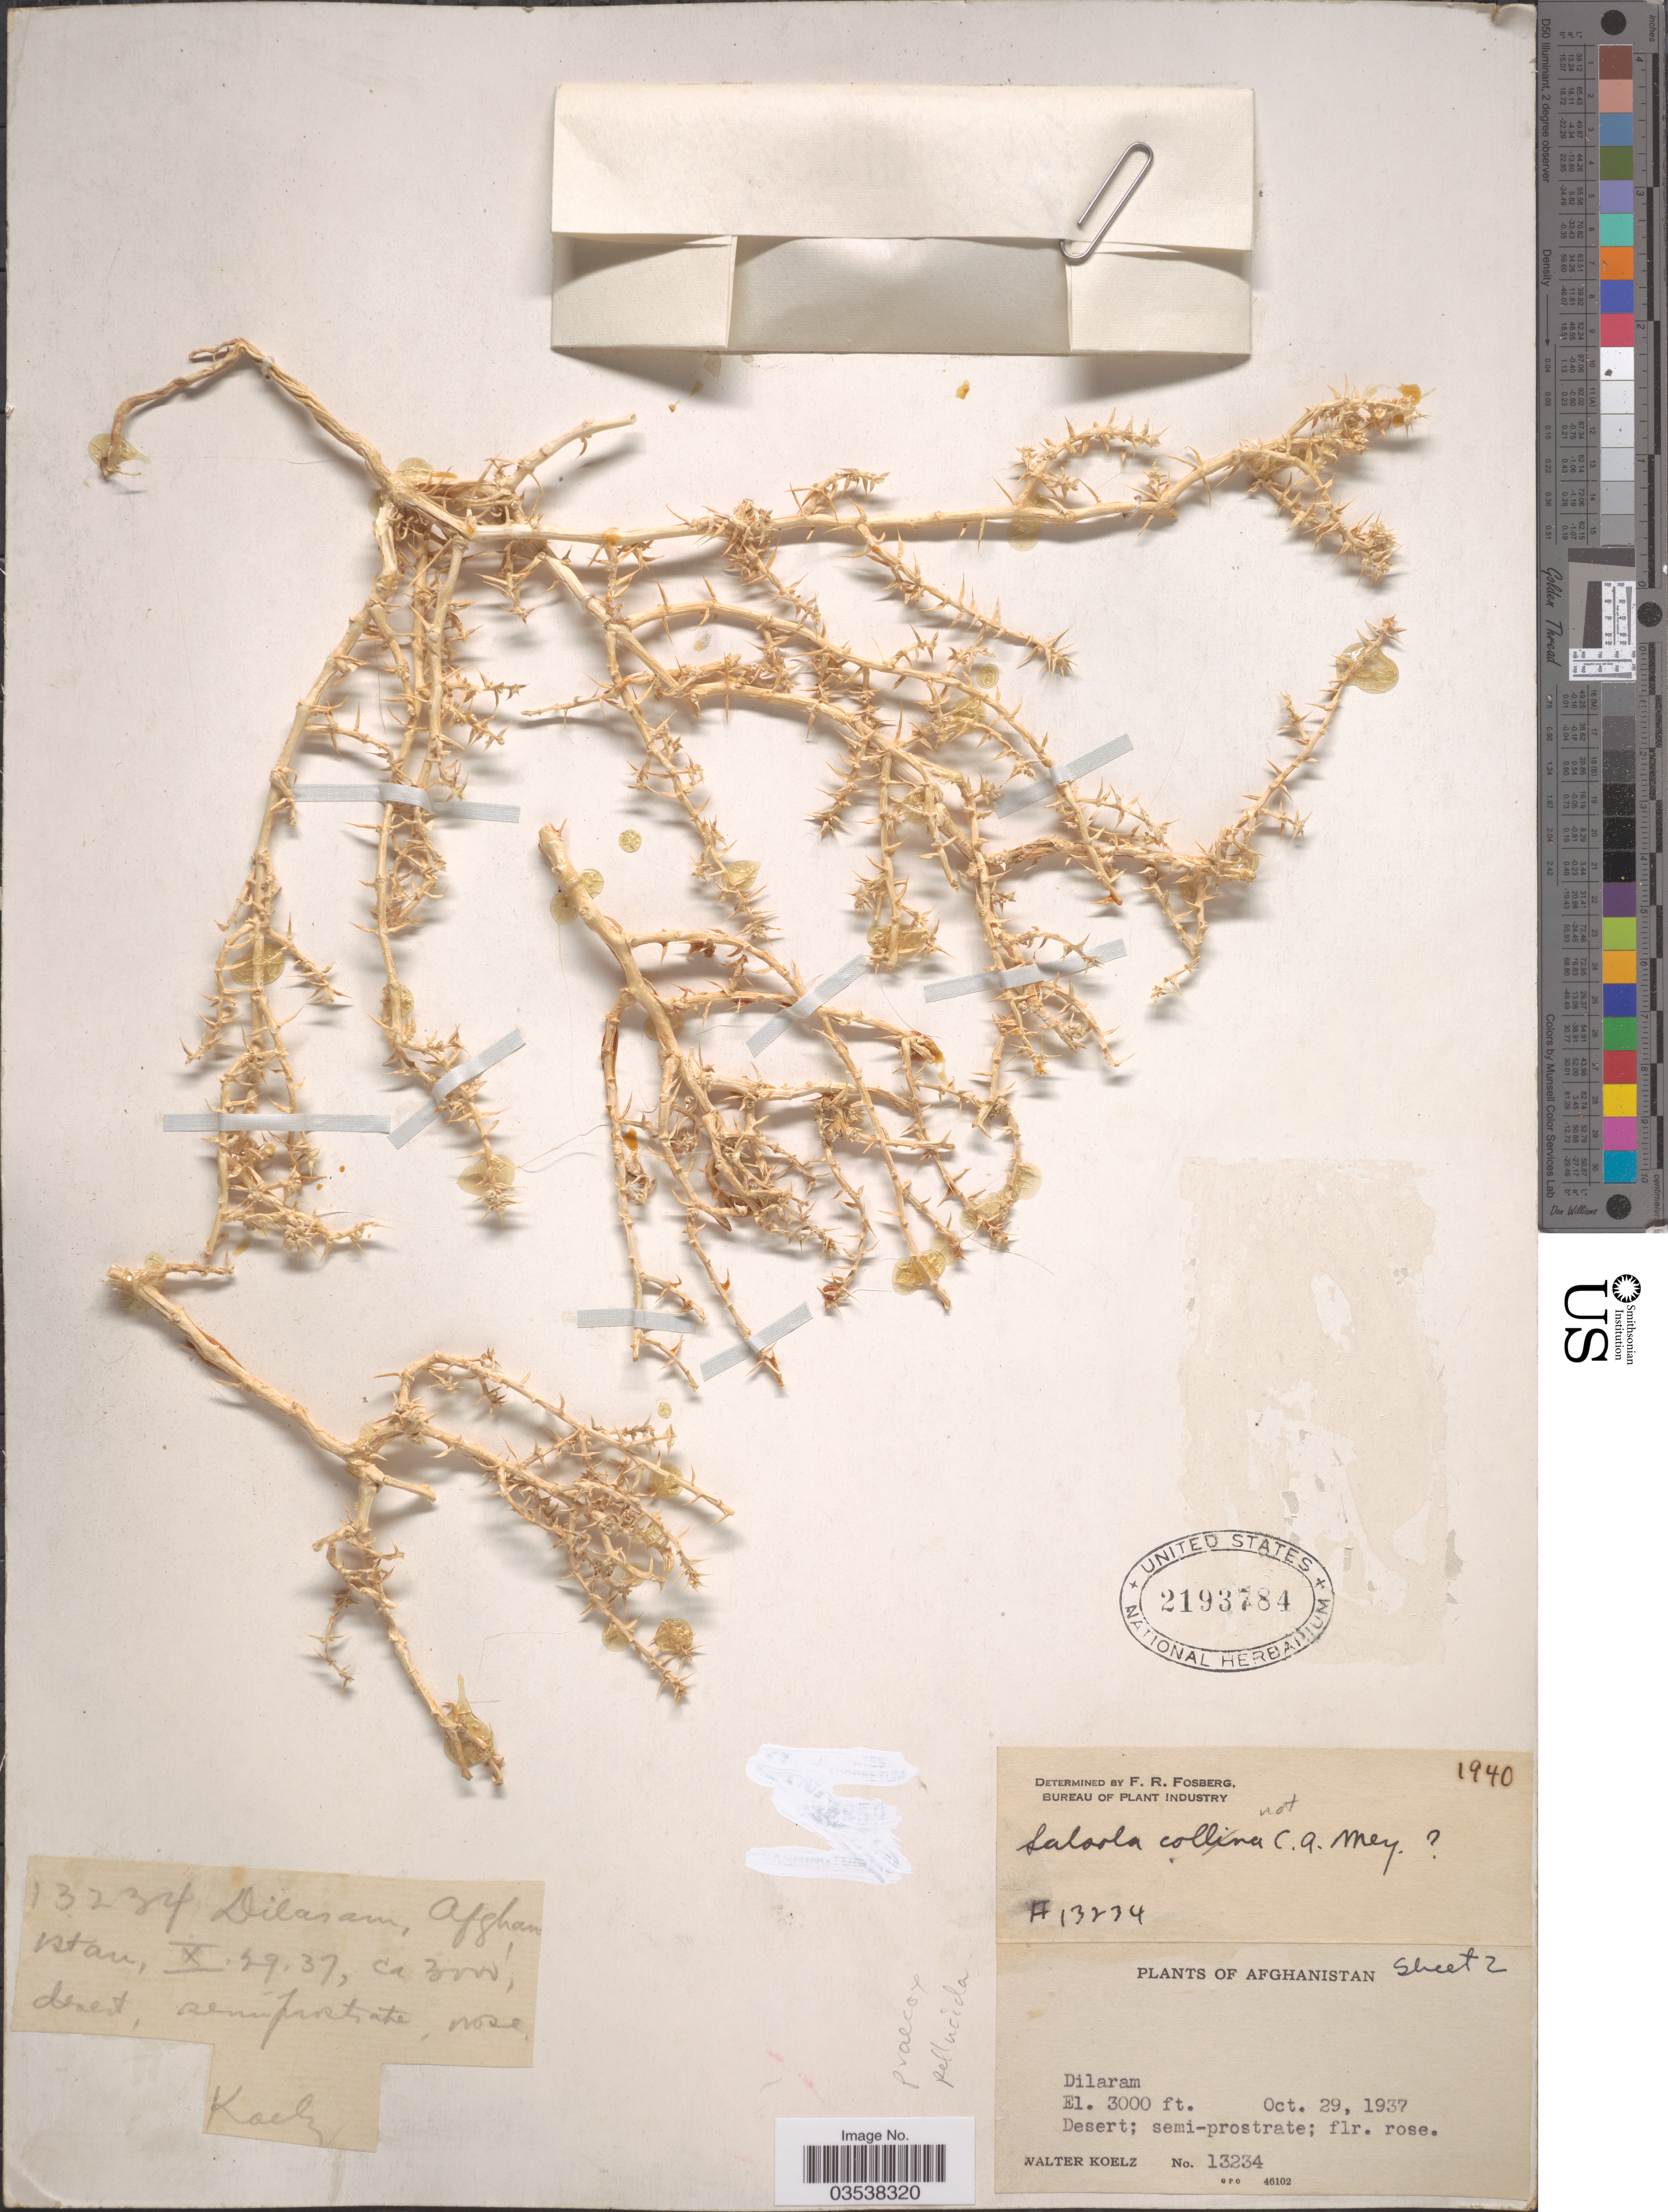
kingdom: Plantae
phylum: Tracheophyta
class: Magnoliopsida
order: Caryophyllales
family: Amaranthaceae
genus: Salsola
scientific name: Salsola sp.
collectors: W. N. Koelz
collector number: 13234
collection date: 1937-10-29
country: Afghanistan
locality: Dilaram.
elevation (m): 914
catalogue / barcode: US 2193784